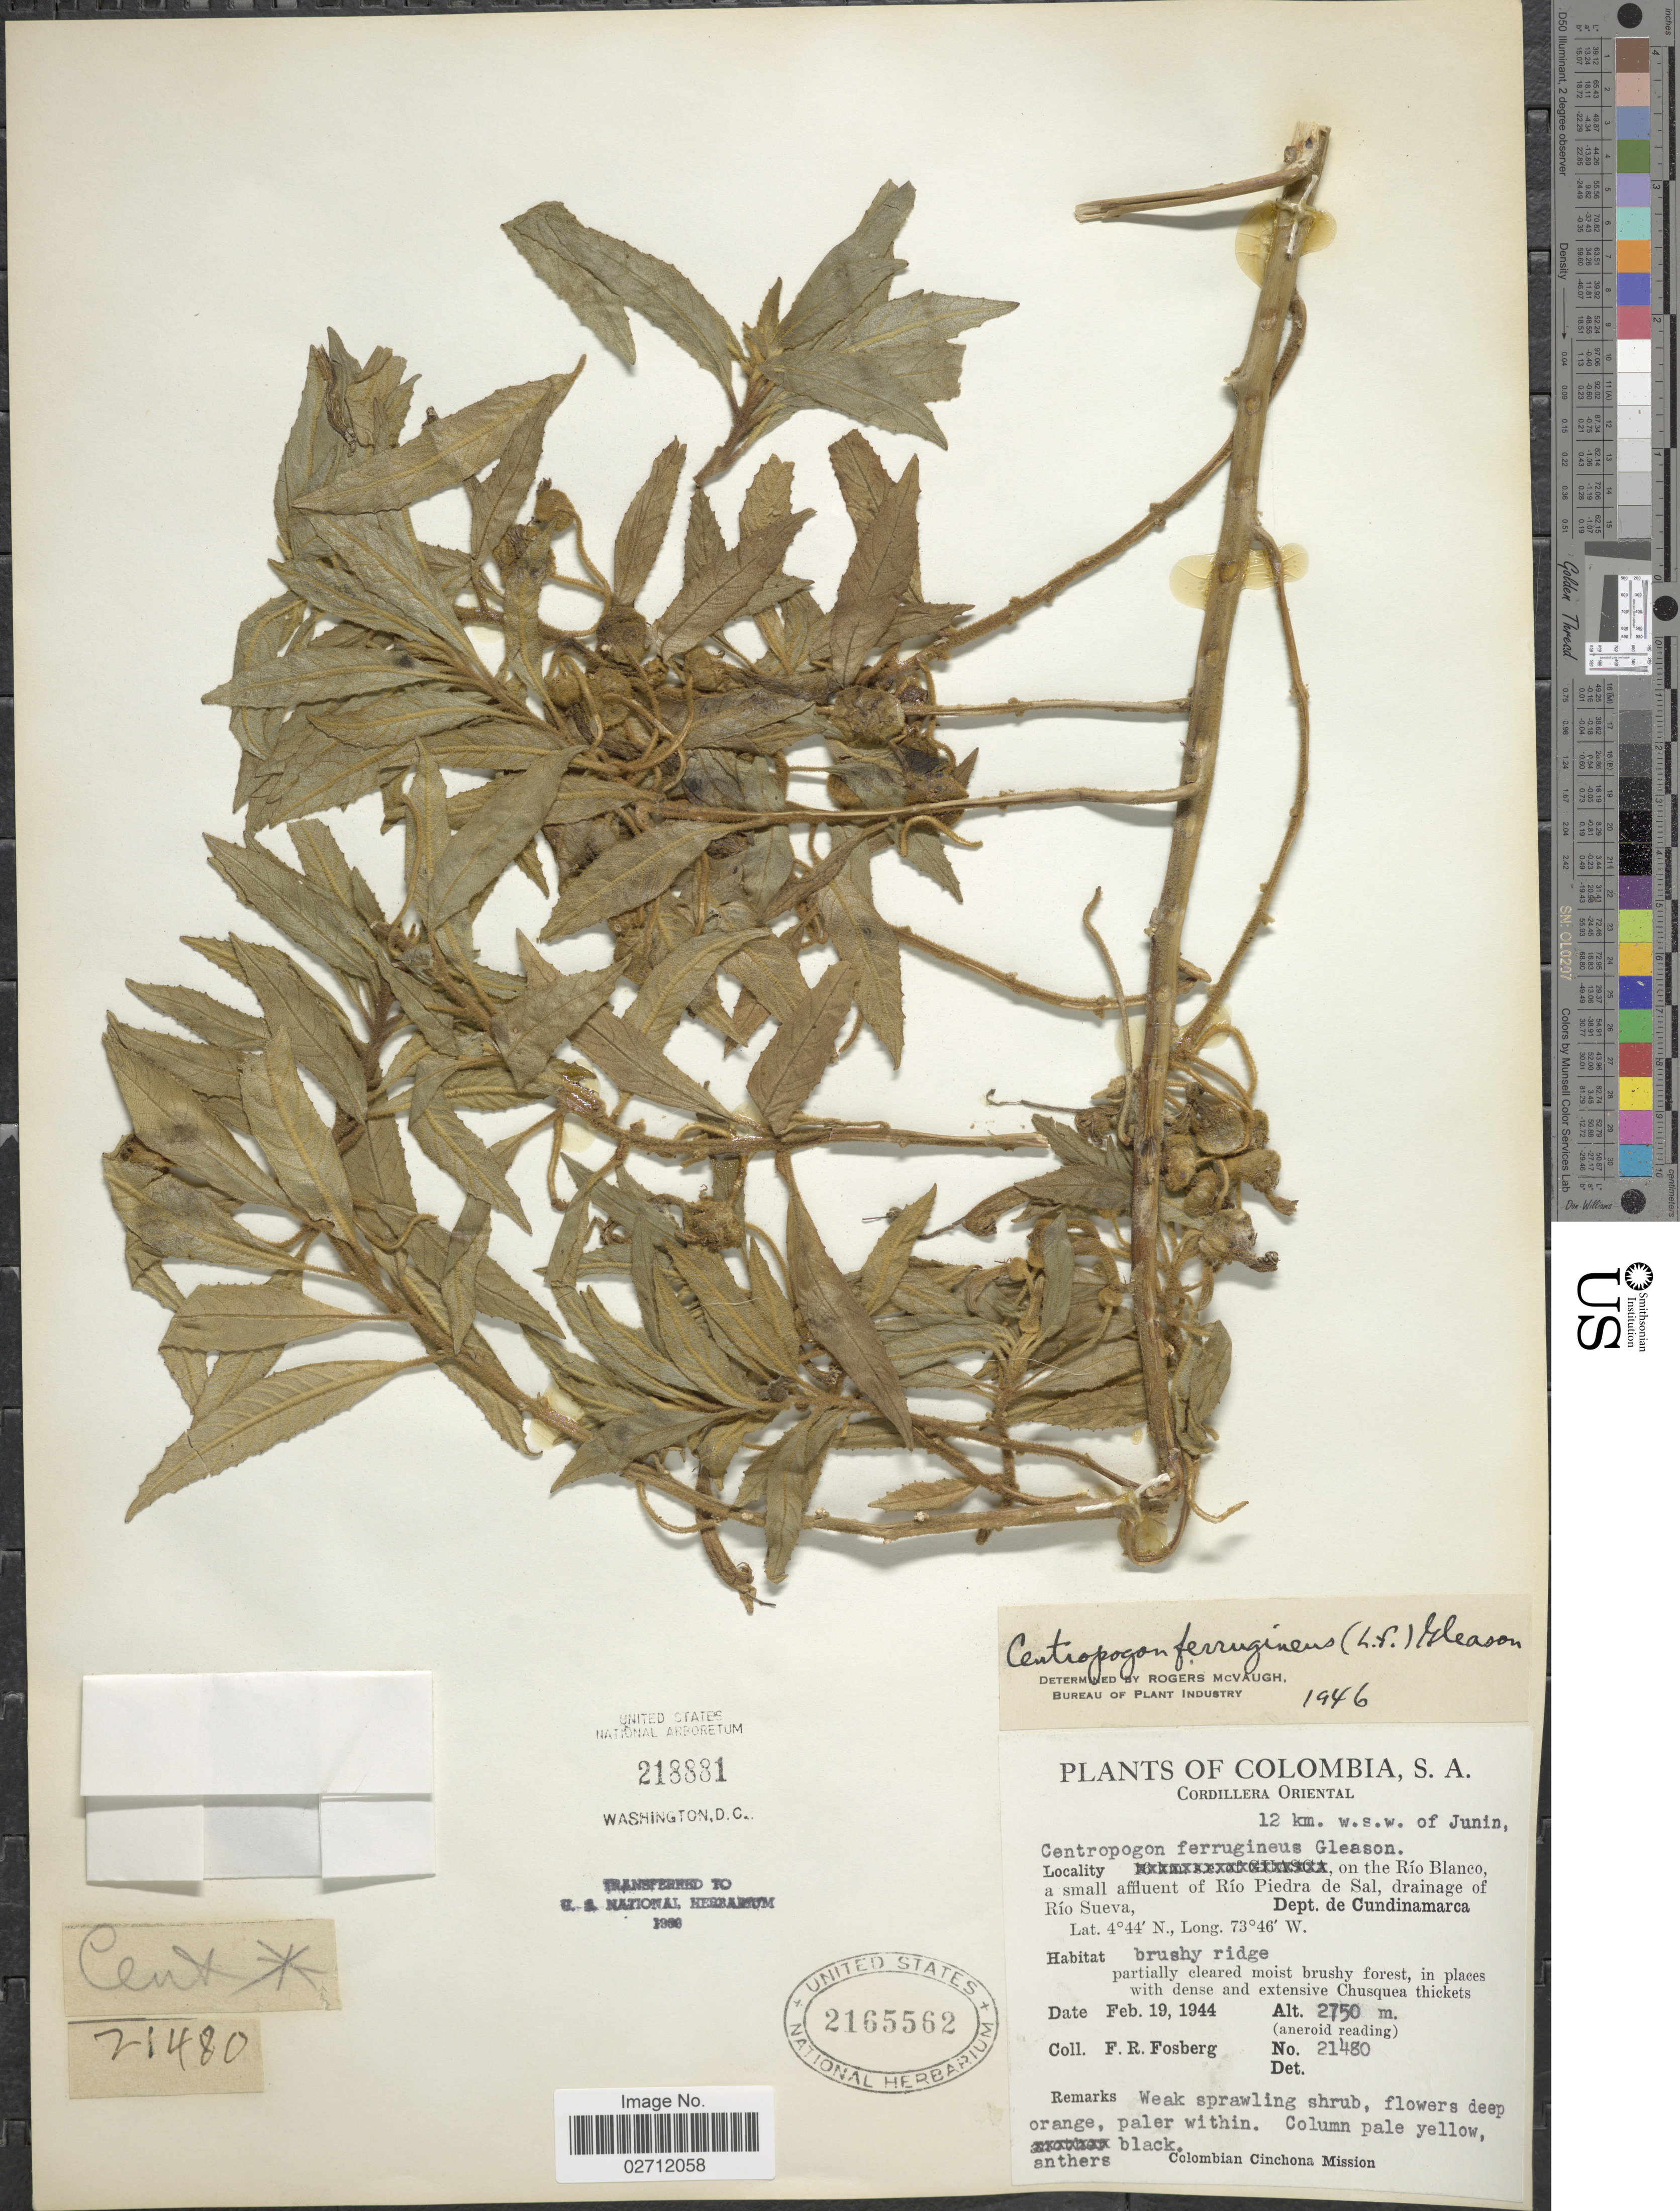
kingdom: Plantae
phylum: Tracheophyta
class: Magnoliopsida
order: Asterales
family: Campanulaceae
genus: Centropogon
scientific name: Centropogon ferrugineus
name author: (L. f.) Gleason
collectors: F. R. Fosberg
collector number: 21480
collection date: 1944-02-19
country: Colombia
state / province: Cundinamarca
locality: Cordillera Oriental, 12 km. w.s.w. of Junin, on the Rio Blanco, a small affluent of Rio Piedra de Sal, drainage of Rio Sueva.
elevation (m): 2750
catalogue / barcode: US 2165562